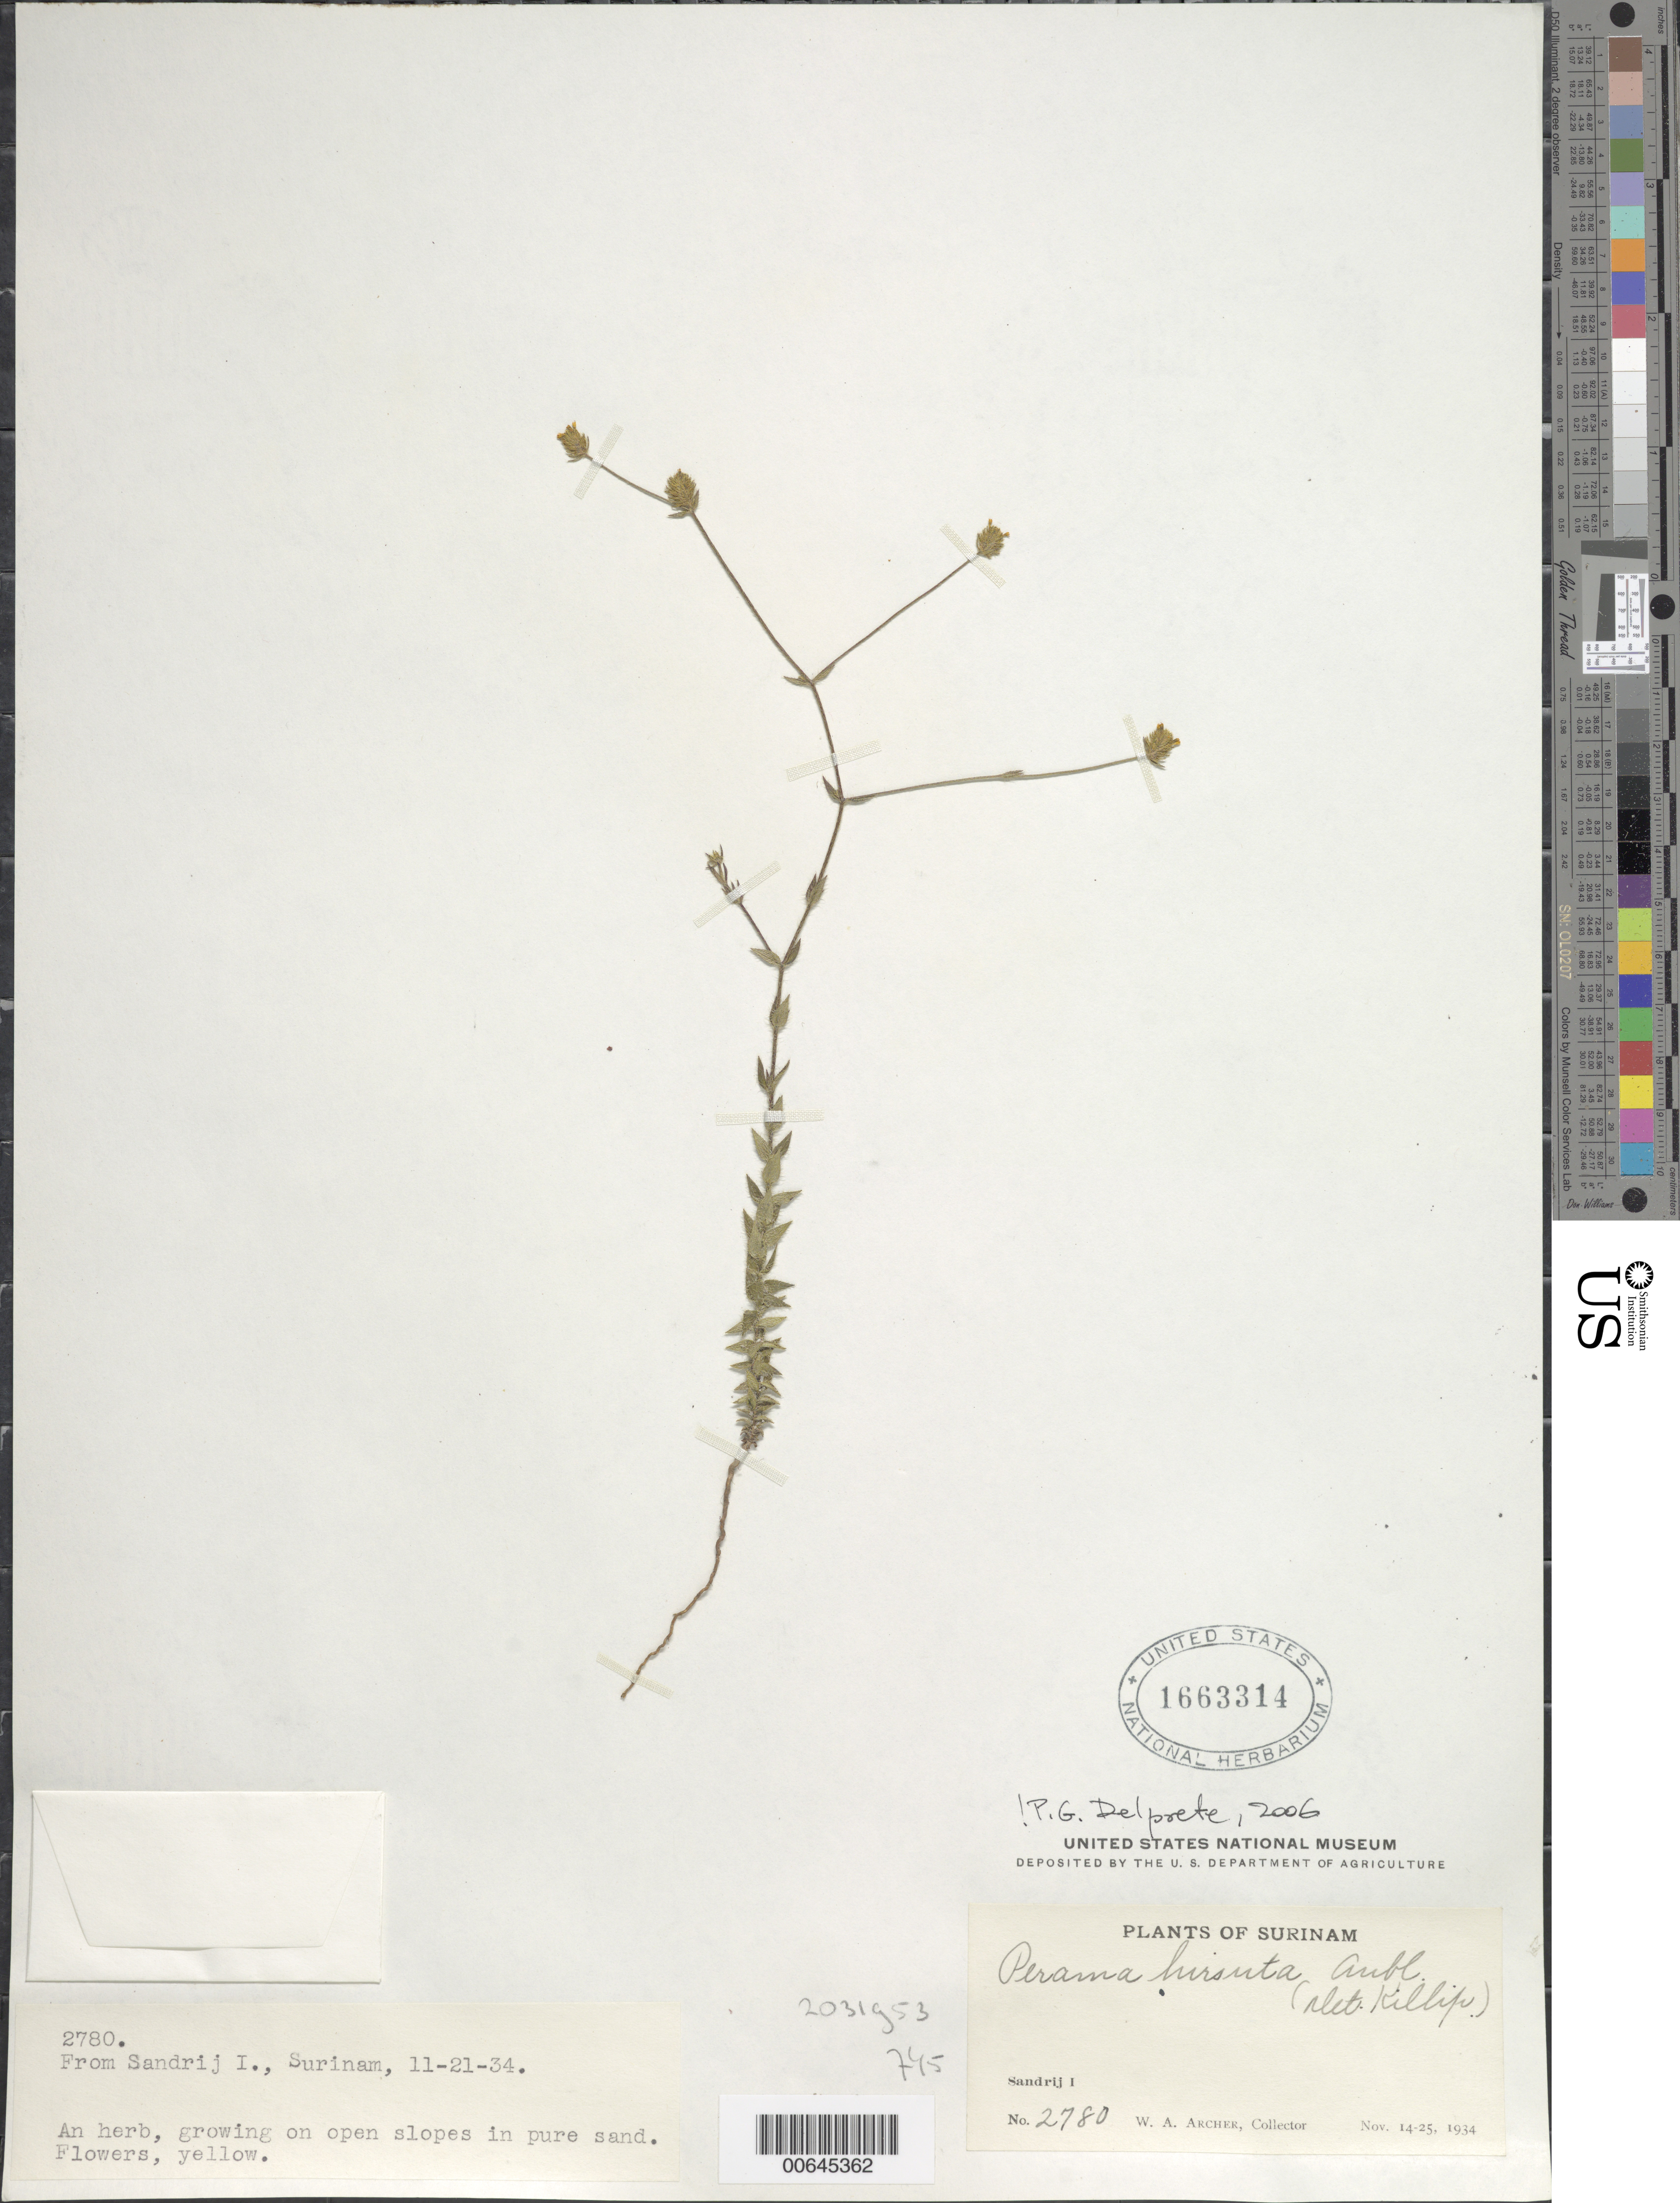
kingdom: Plantae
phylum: Tracheophyta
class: Magnoliopsida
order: Gentianales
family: Rubiaceae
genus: Perama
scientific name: Perama hirsuta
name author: Aubl.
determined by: Delprete, P. G., Herb. de Guyane Cay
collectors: W. A. Archer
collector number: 2780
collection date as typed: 14-Nov-34 to 25-Nov-34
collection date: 1934-11-14/1934-11-25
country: Suriname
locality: Zanderij I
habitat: Open slopes in pure sand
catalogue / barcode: US 1663314